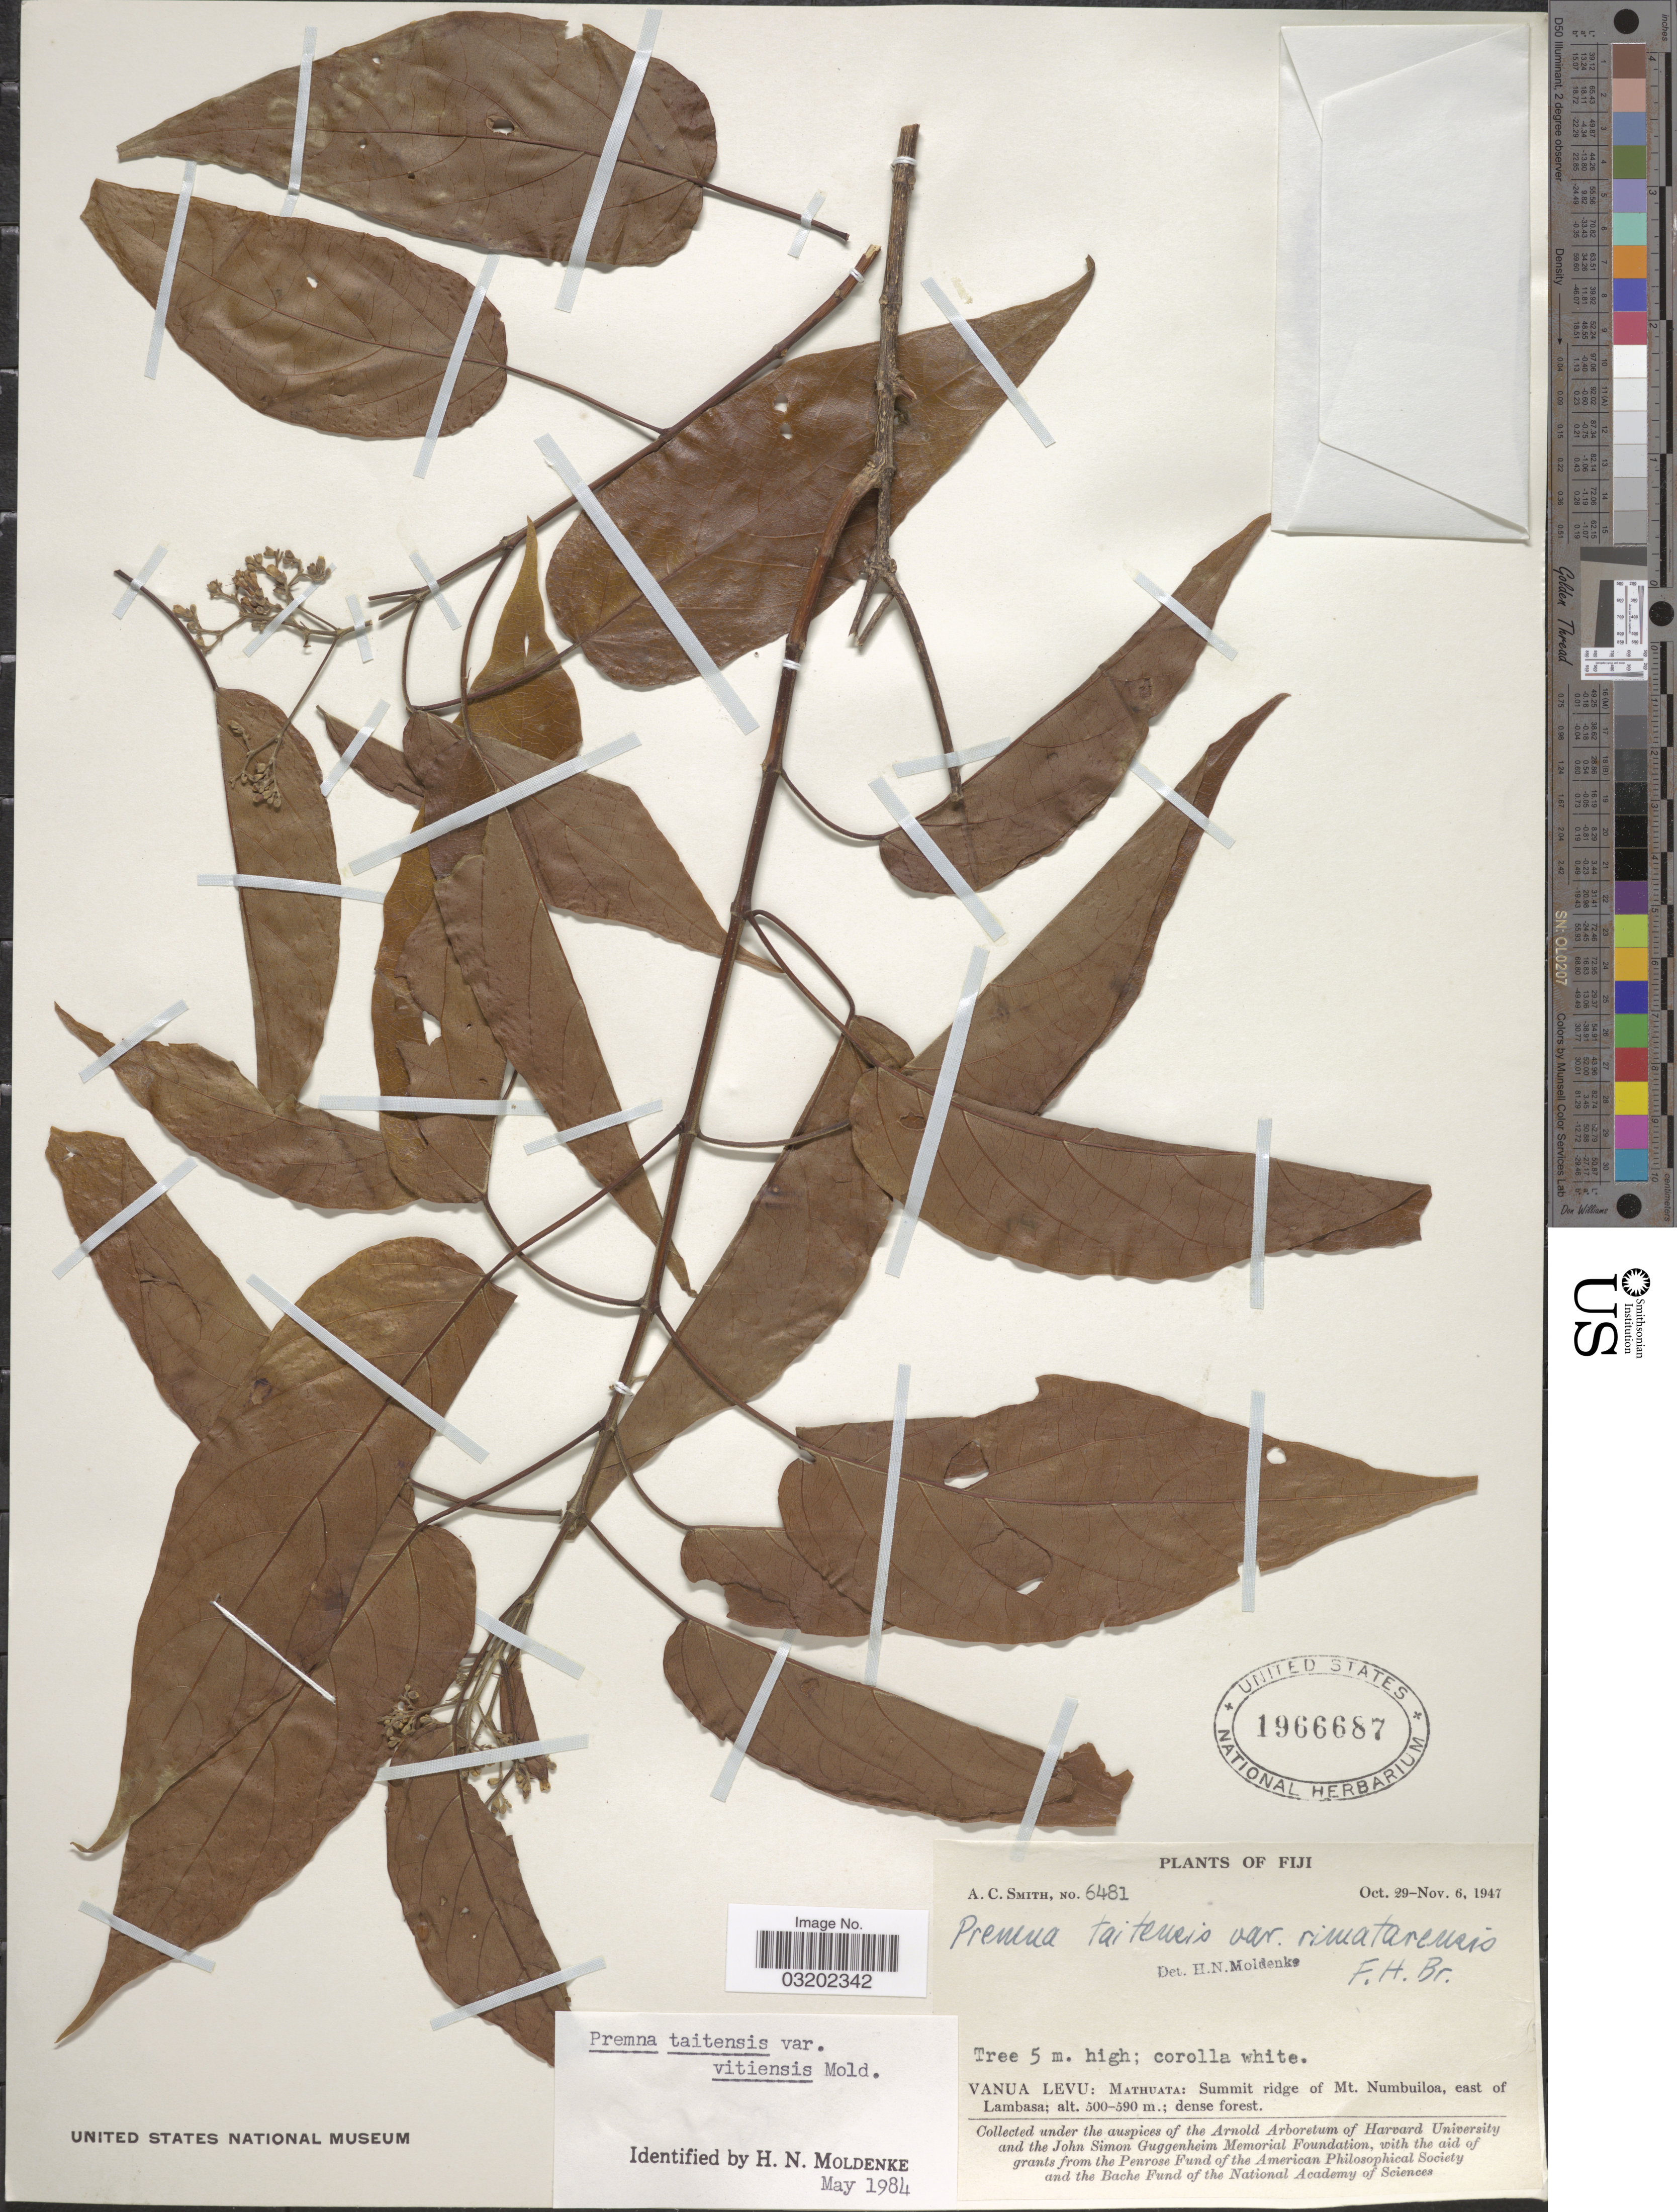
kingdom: Plantae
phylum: Tracheophyta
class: Magnoliopsida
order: Lamiales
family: Verbenaceae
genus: Stachytarpheta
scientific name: Stachytarpheta urticifolia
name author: Sims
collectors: A. C. Smith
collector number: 6481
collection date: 1947-10-29/1947-11-06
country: Fiji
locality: Vanua Levu: Mathuata: Summit ridge of Mt. Numbuiloa, east of Lambasa.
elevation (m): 500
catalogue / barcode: US 1966687